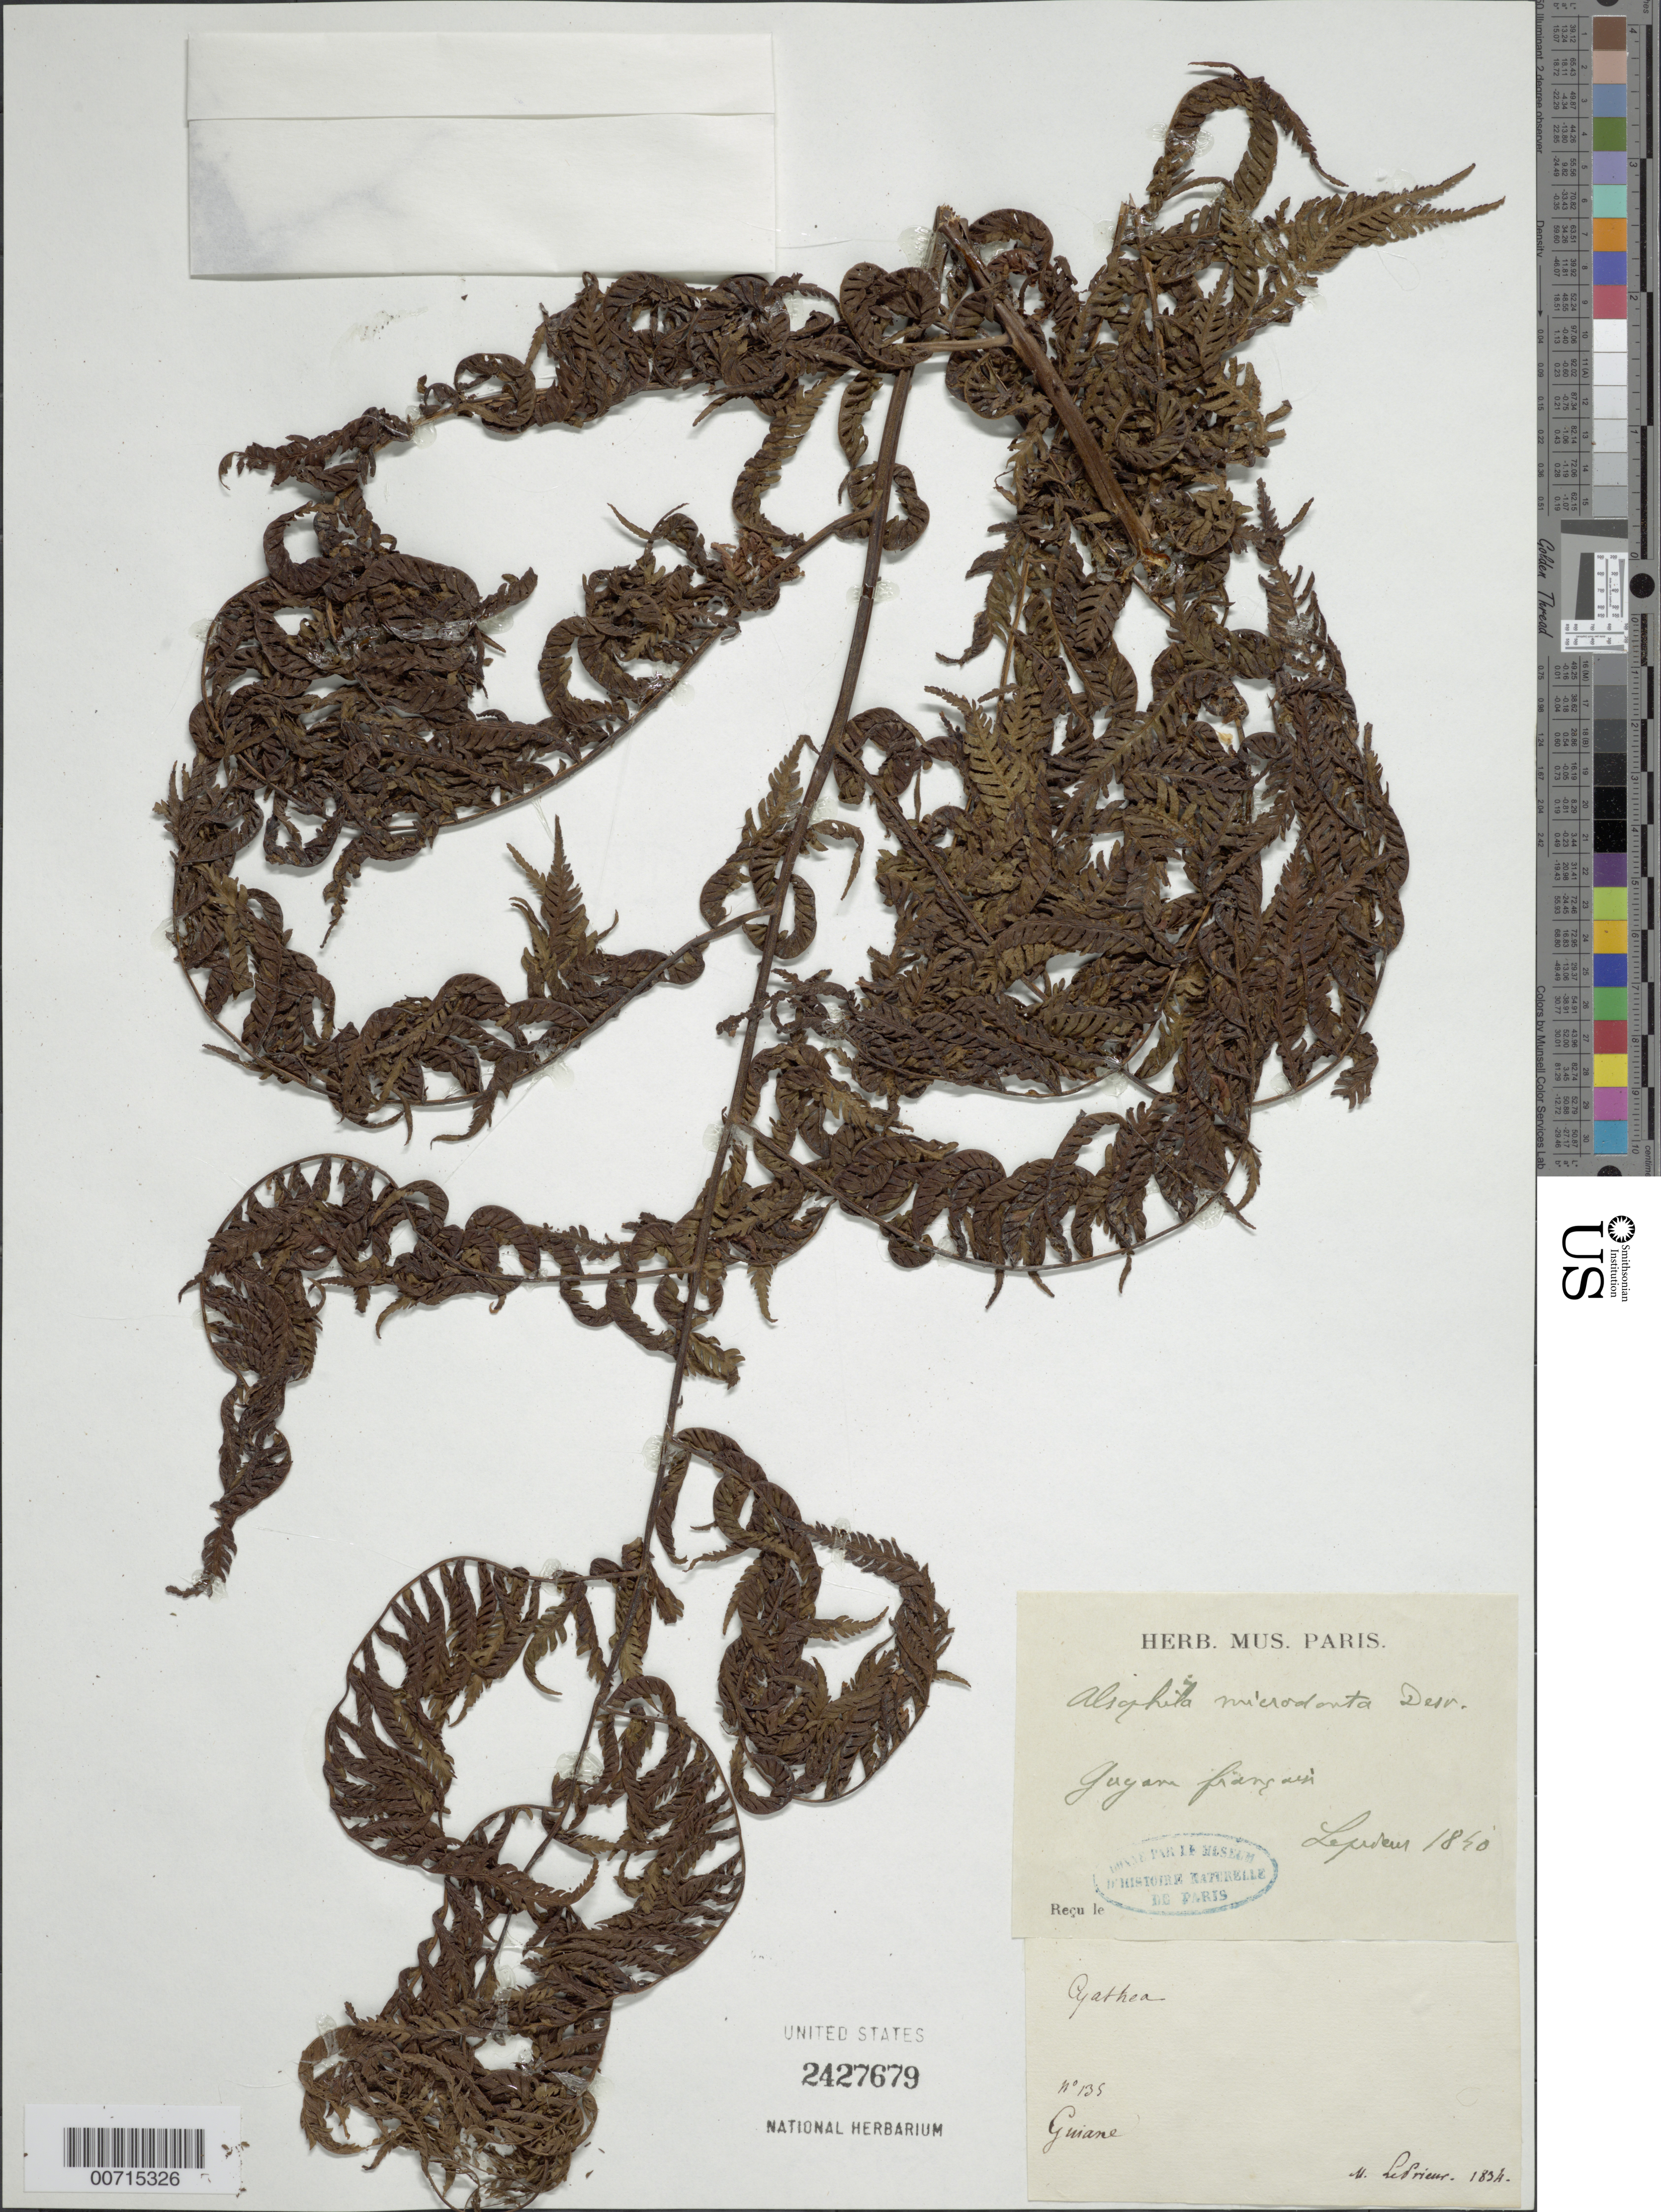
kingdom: Plantae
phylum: Tracheophyta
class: Polypodiopsida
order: Cyatheales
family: Cyatheaceae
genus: Cyathea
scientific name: Cyathea microdonta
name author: (Desv.) Domin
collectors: F. M. R. Leprieur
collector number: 135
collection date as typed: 1834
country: French Guiana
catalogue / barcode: US 2427679